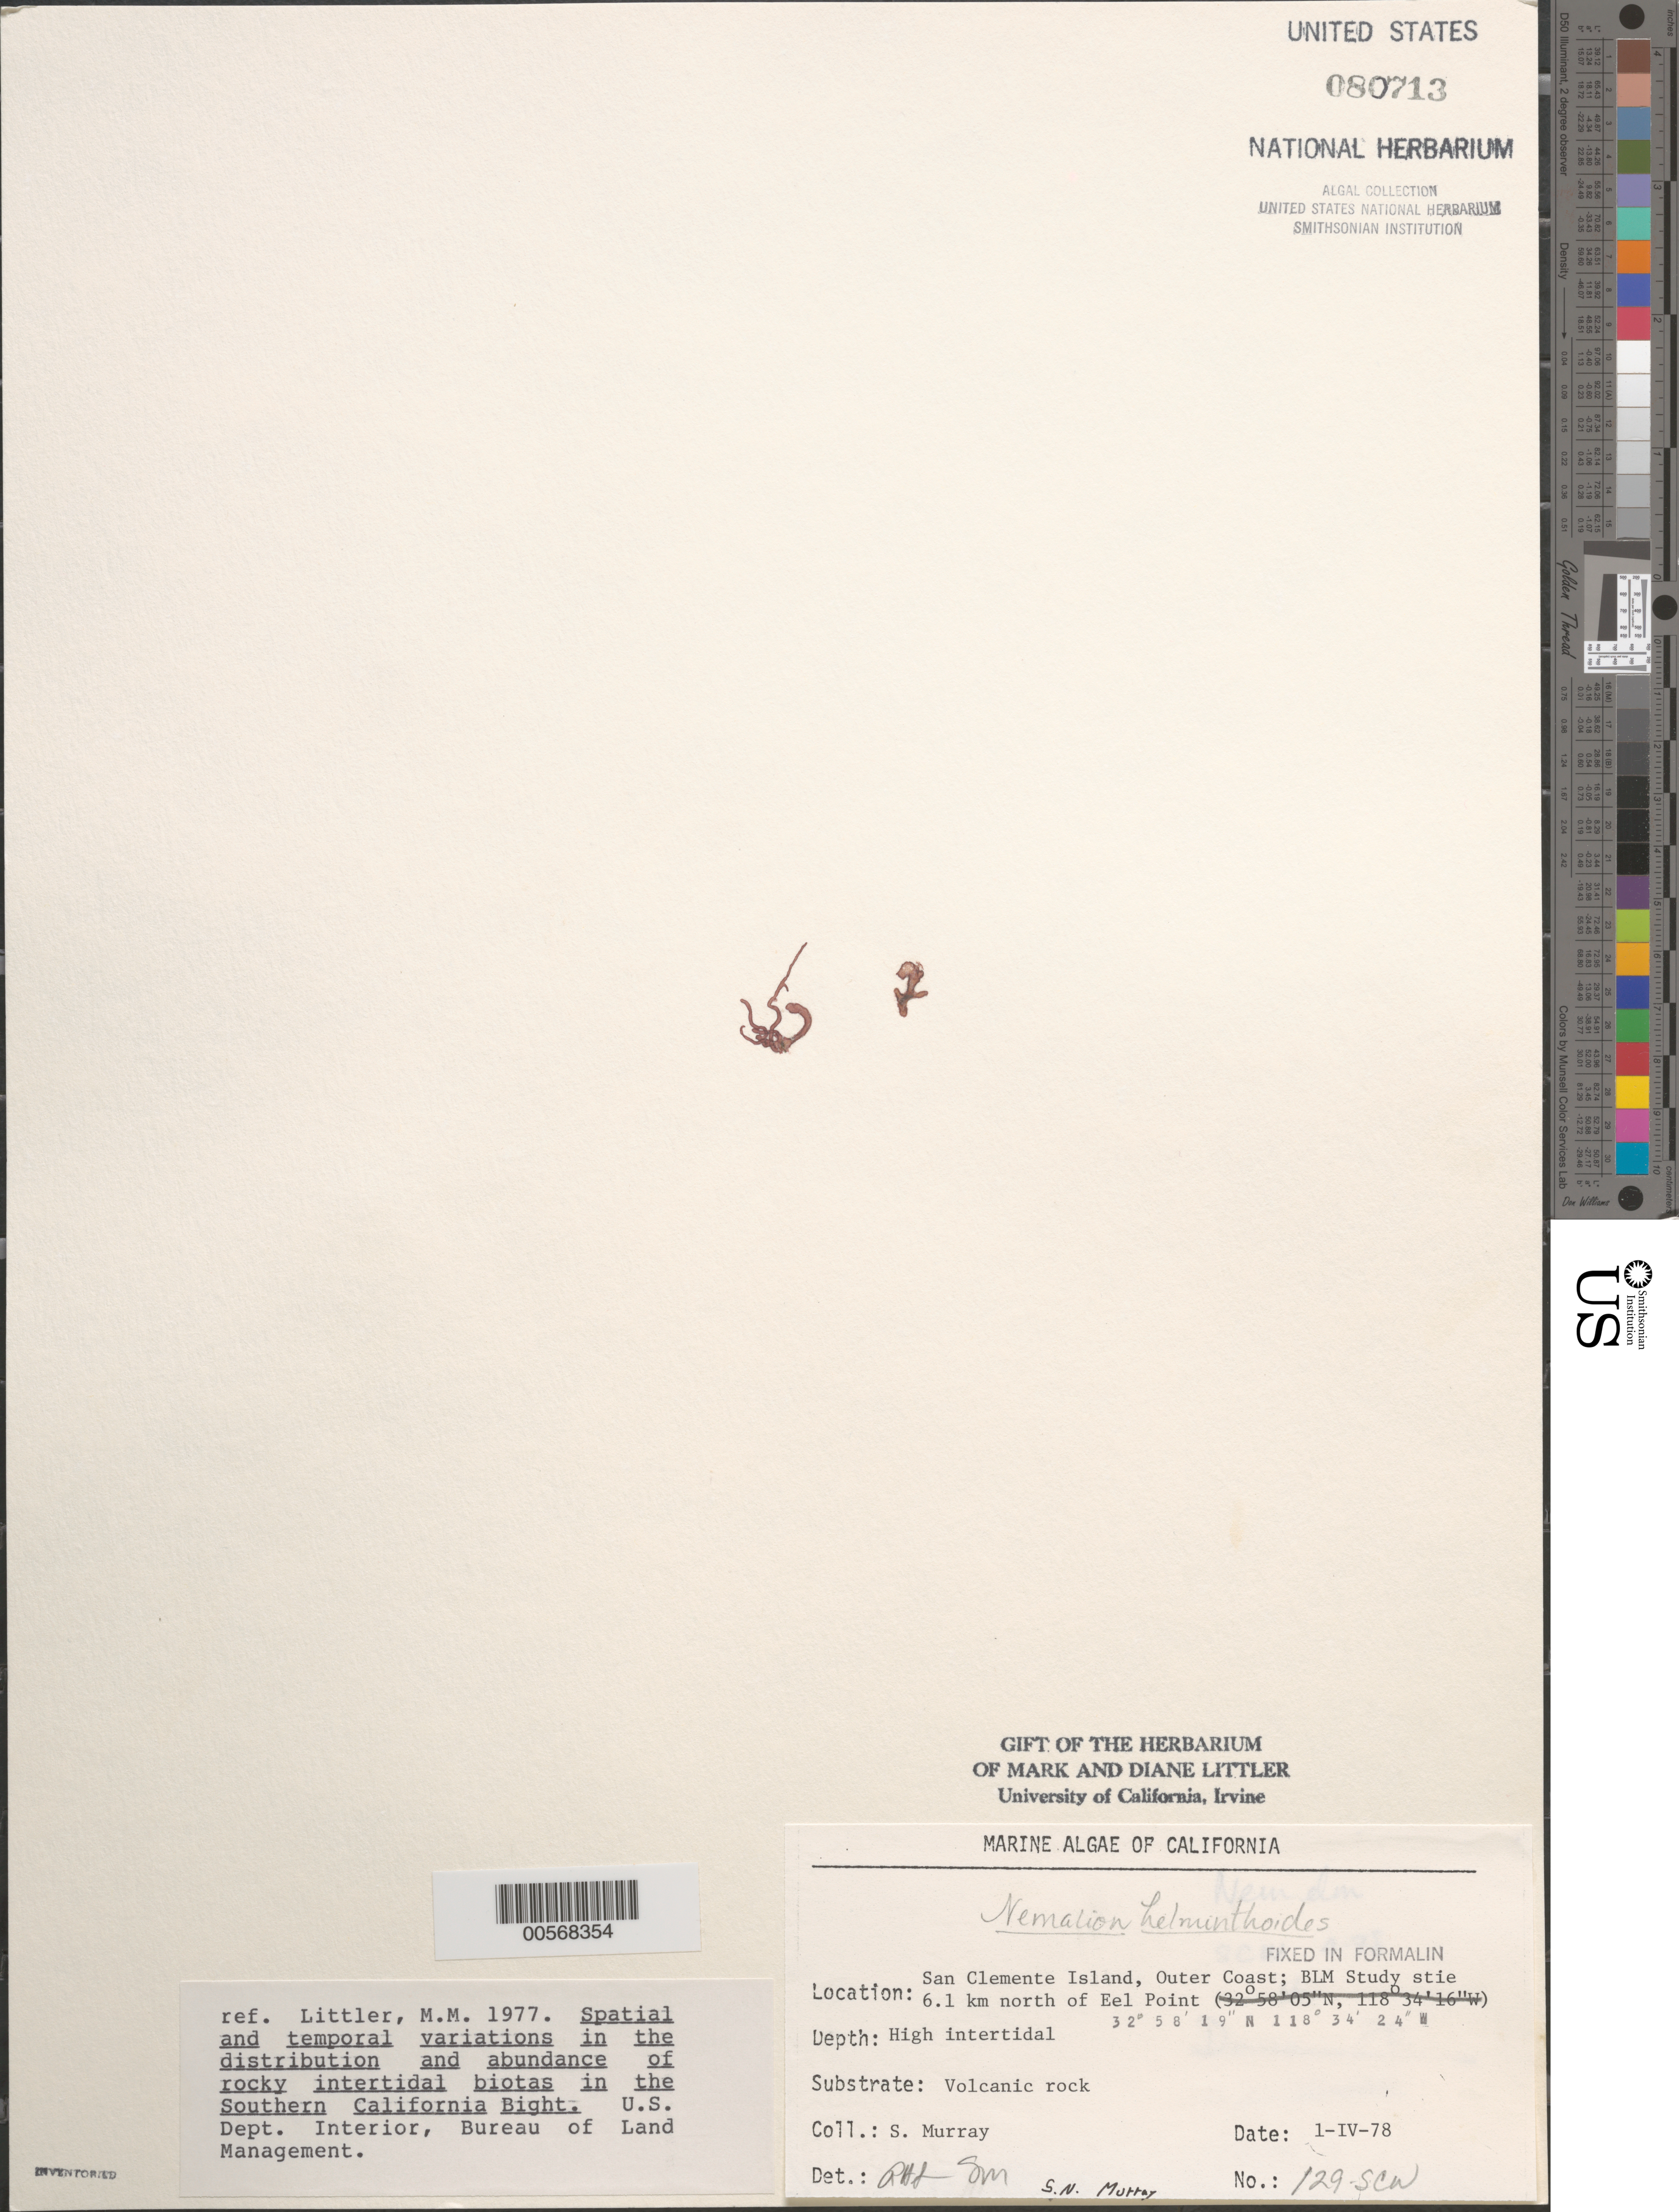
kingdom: Plantae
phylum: Rhodophyta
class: Florideophyceae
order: Nemaliales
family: Nemaliaceae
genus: Nemalion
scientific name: Nemalion multifidum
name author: (Lyngb.) Chauvin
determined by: Algae name updating Project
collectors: S. N. Murray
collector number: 129-SCW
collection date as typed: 01 Apr 1978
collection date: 1978-04-01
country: United States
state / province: California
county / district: Los Angeles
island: San Clemente Island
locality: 6.1 km north of Eel Point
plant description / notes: BLM-SOCALBIGHT Rocky Intertidal Survey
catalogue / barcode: US 80713